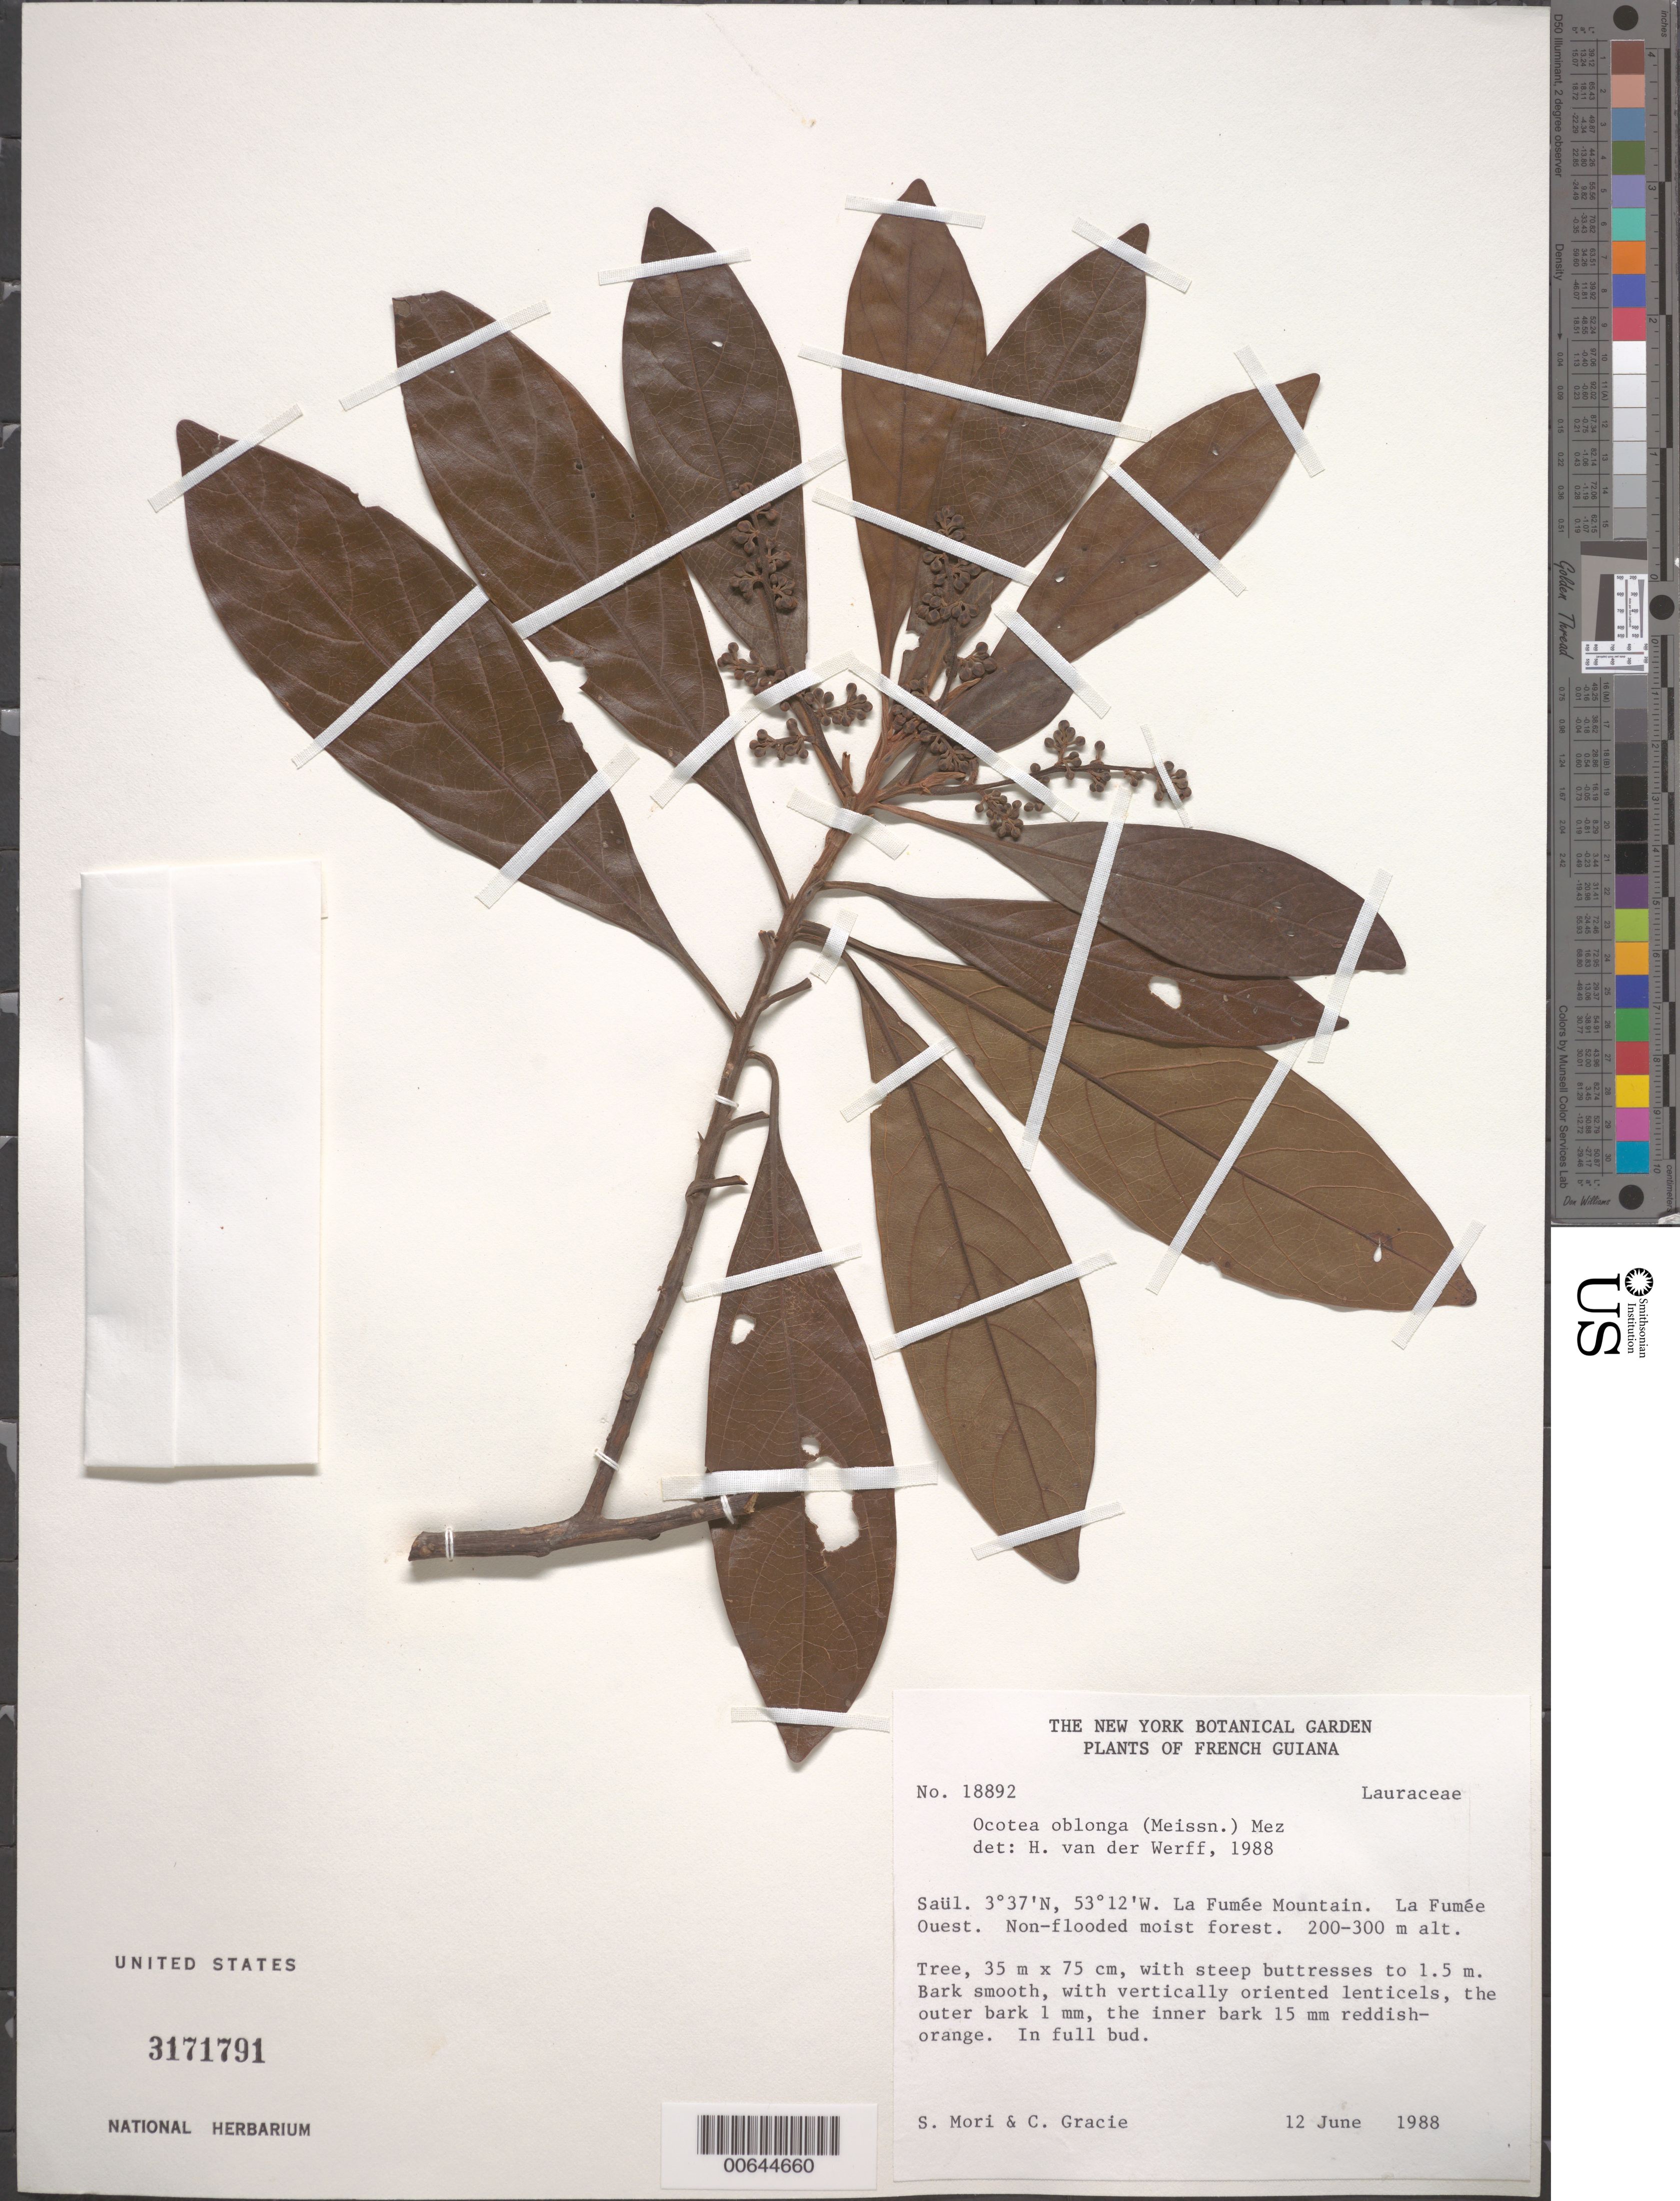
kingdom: Plantae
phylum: Tracheophyta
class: Magnoliopsida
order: Laurales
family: Lauraceae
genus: Ocotea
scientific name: Ocotea oblonga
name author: (Meisn.) Mez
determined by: van der Werff, H., (MO), Missouri Botanical Garden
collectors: S. Mori & C. A. Gracie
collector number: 18892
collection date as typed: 12-Jun-88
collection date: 1988-06-12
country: French Guiana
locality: Saül, La Fumée Mountain Trail, La Fumée Ouest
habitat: Non-flooded moist forest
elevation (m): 200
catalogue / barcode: US 3171791